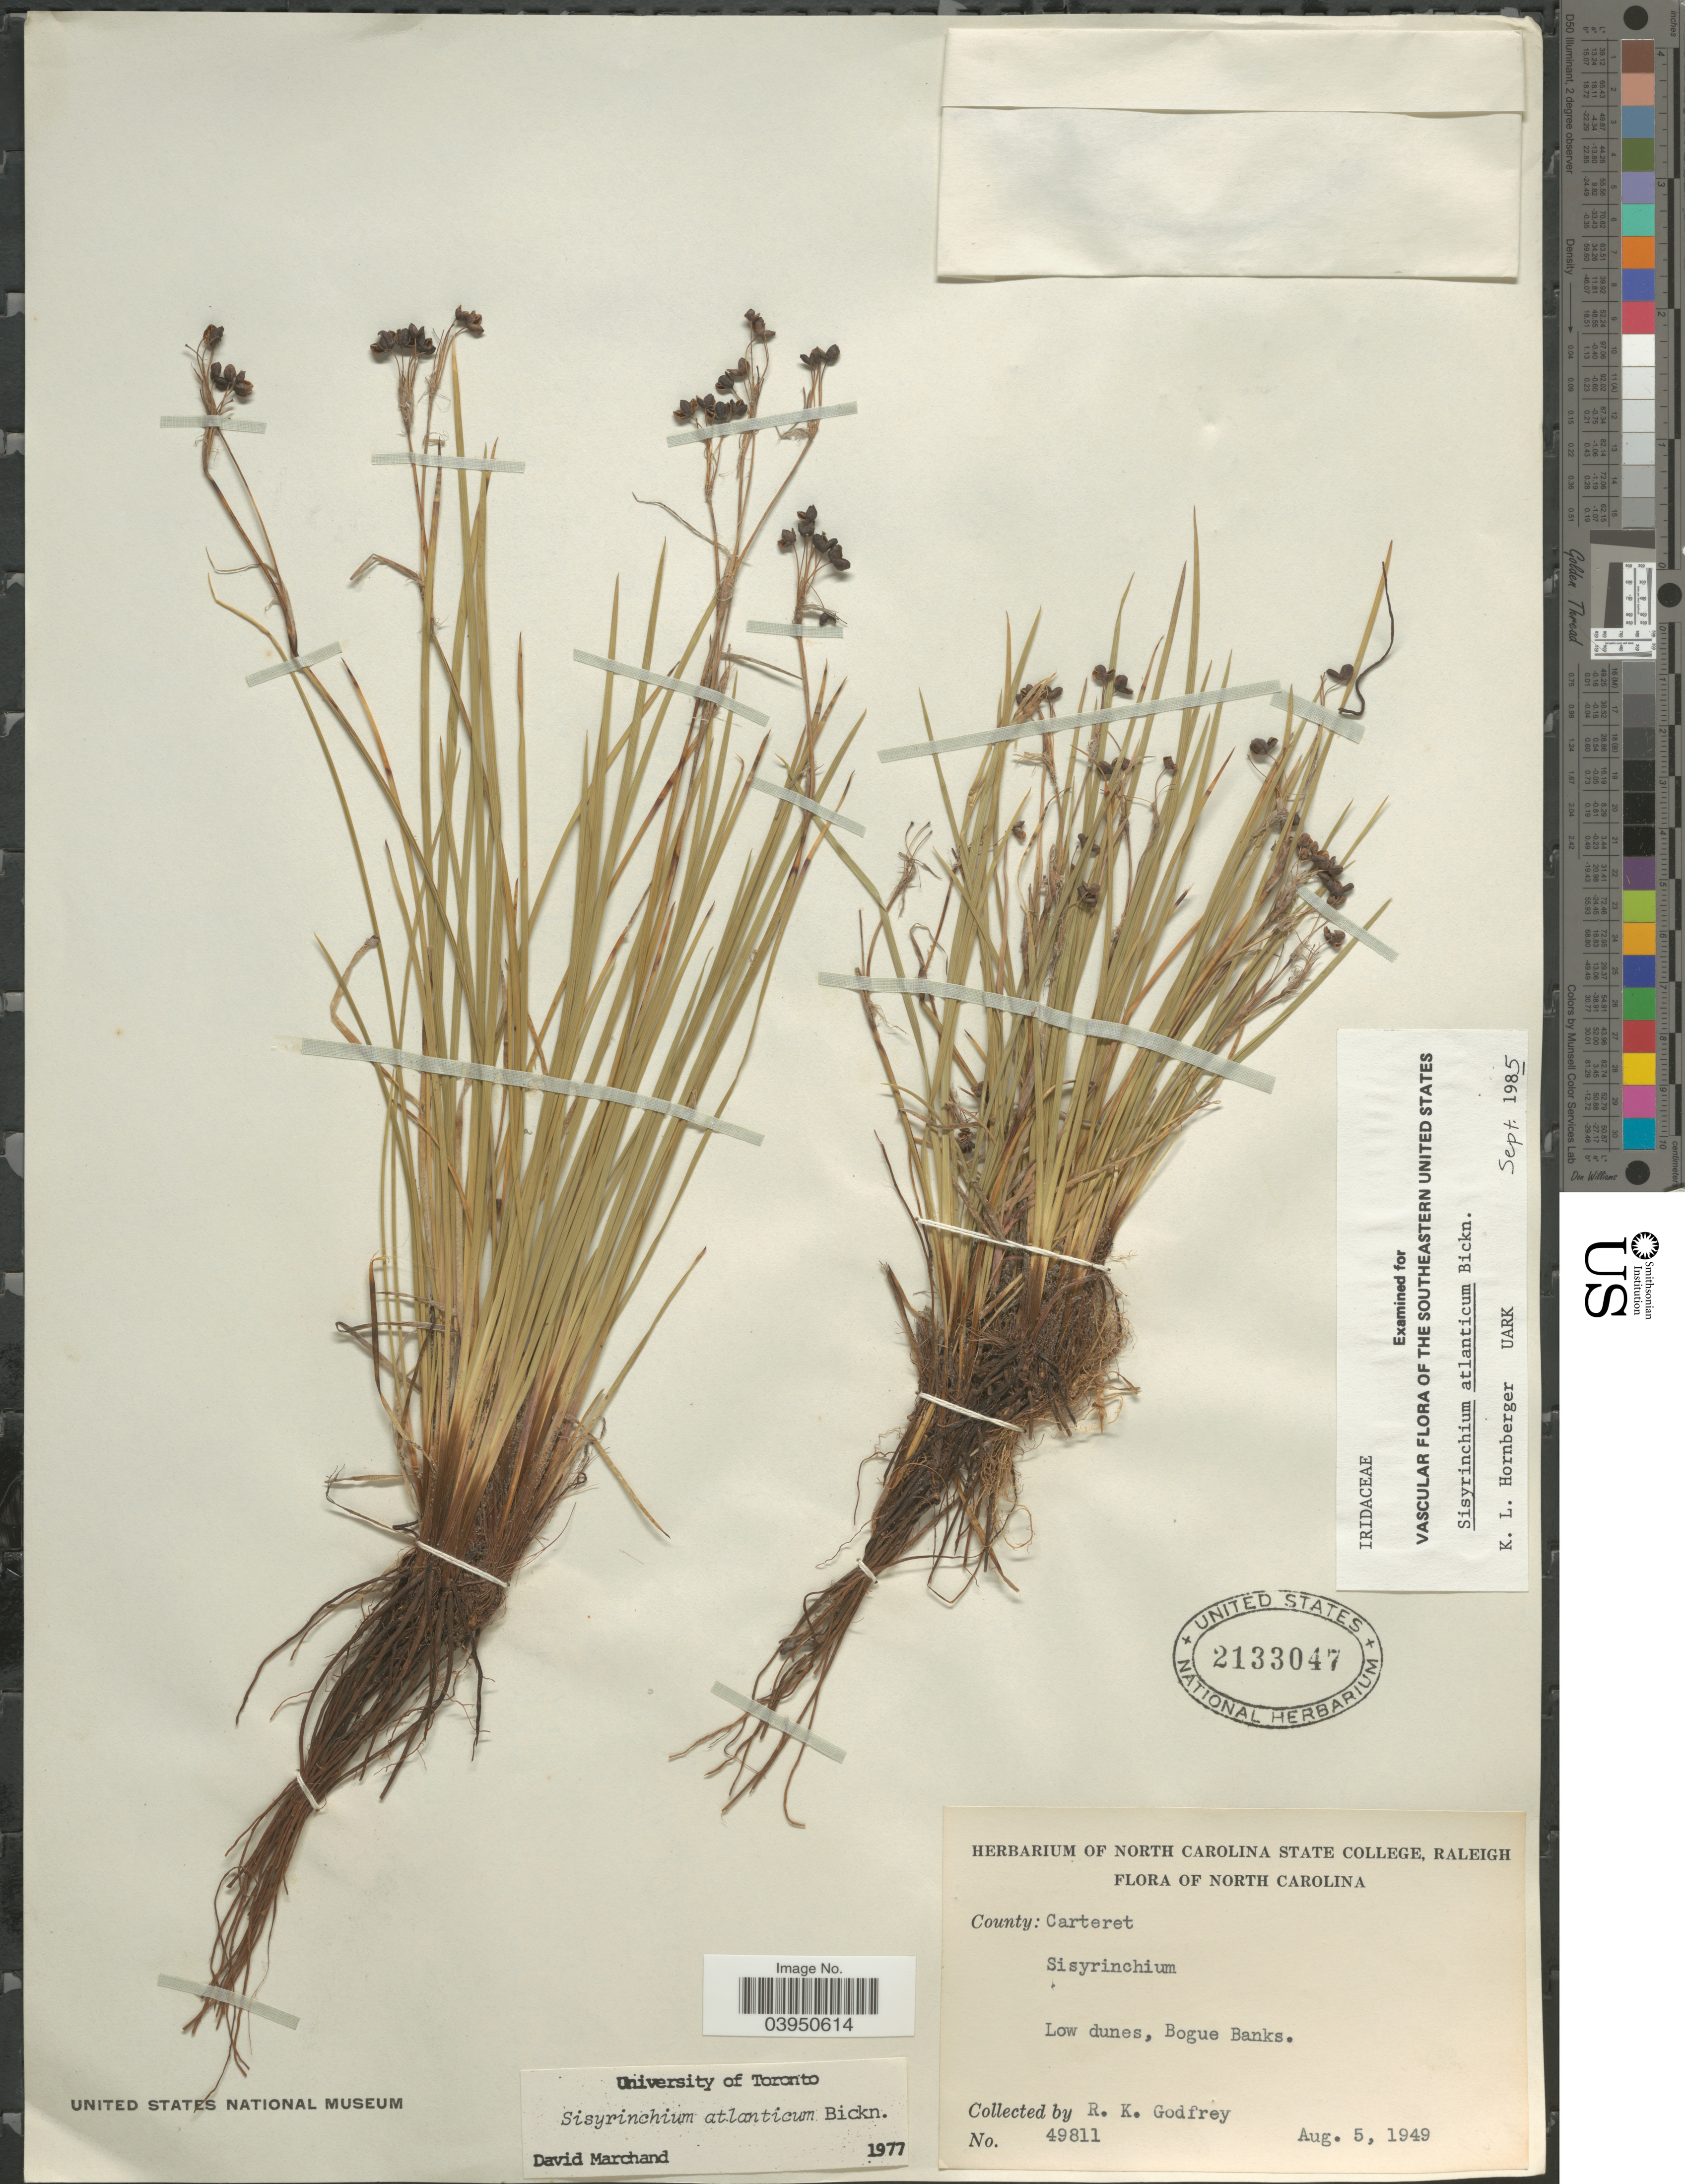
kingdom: Plantae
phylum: Tracheophyta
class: Liliopsida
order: Asparagales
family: Iridaceae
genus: Sisyrinchium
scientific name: Sisyrinchium atlanticum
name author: E.P. Bicknell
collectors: R. K. Godfrey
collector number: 49811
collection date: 1949-08-05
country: United States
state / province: North Carolina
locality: County: Carteret. Low dunes, Bogue Banks.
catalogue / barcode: US 2133047